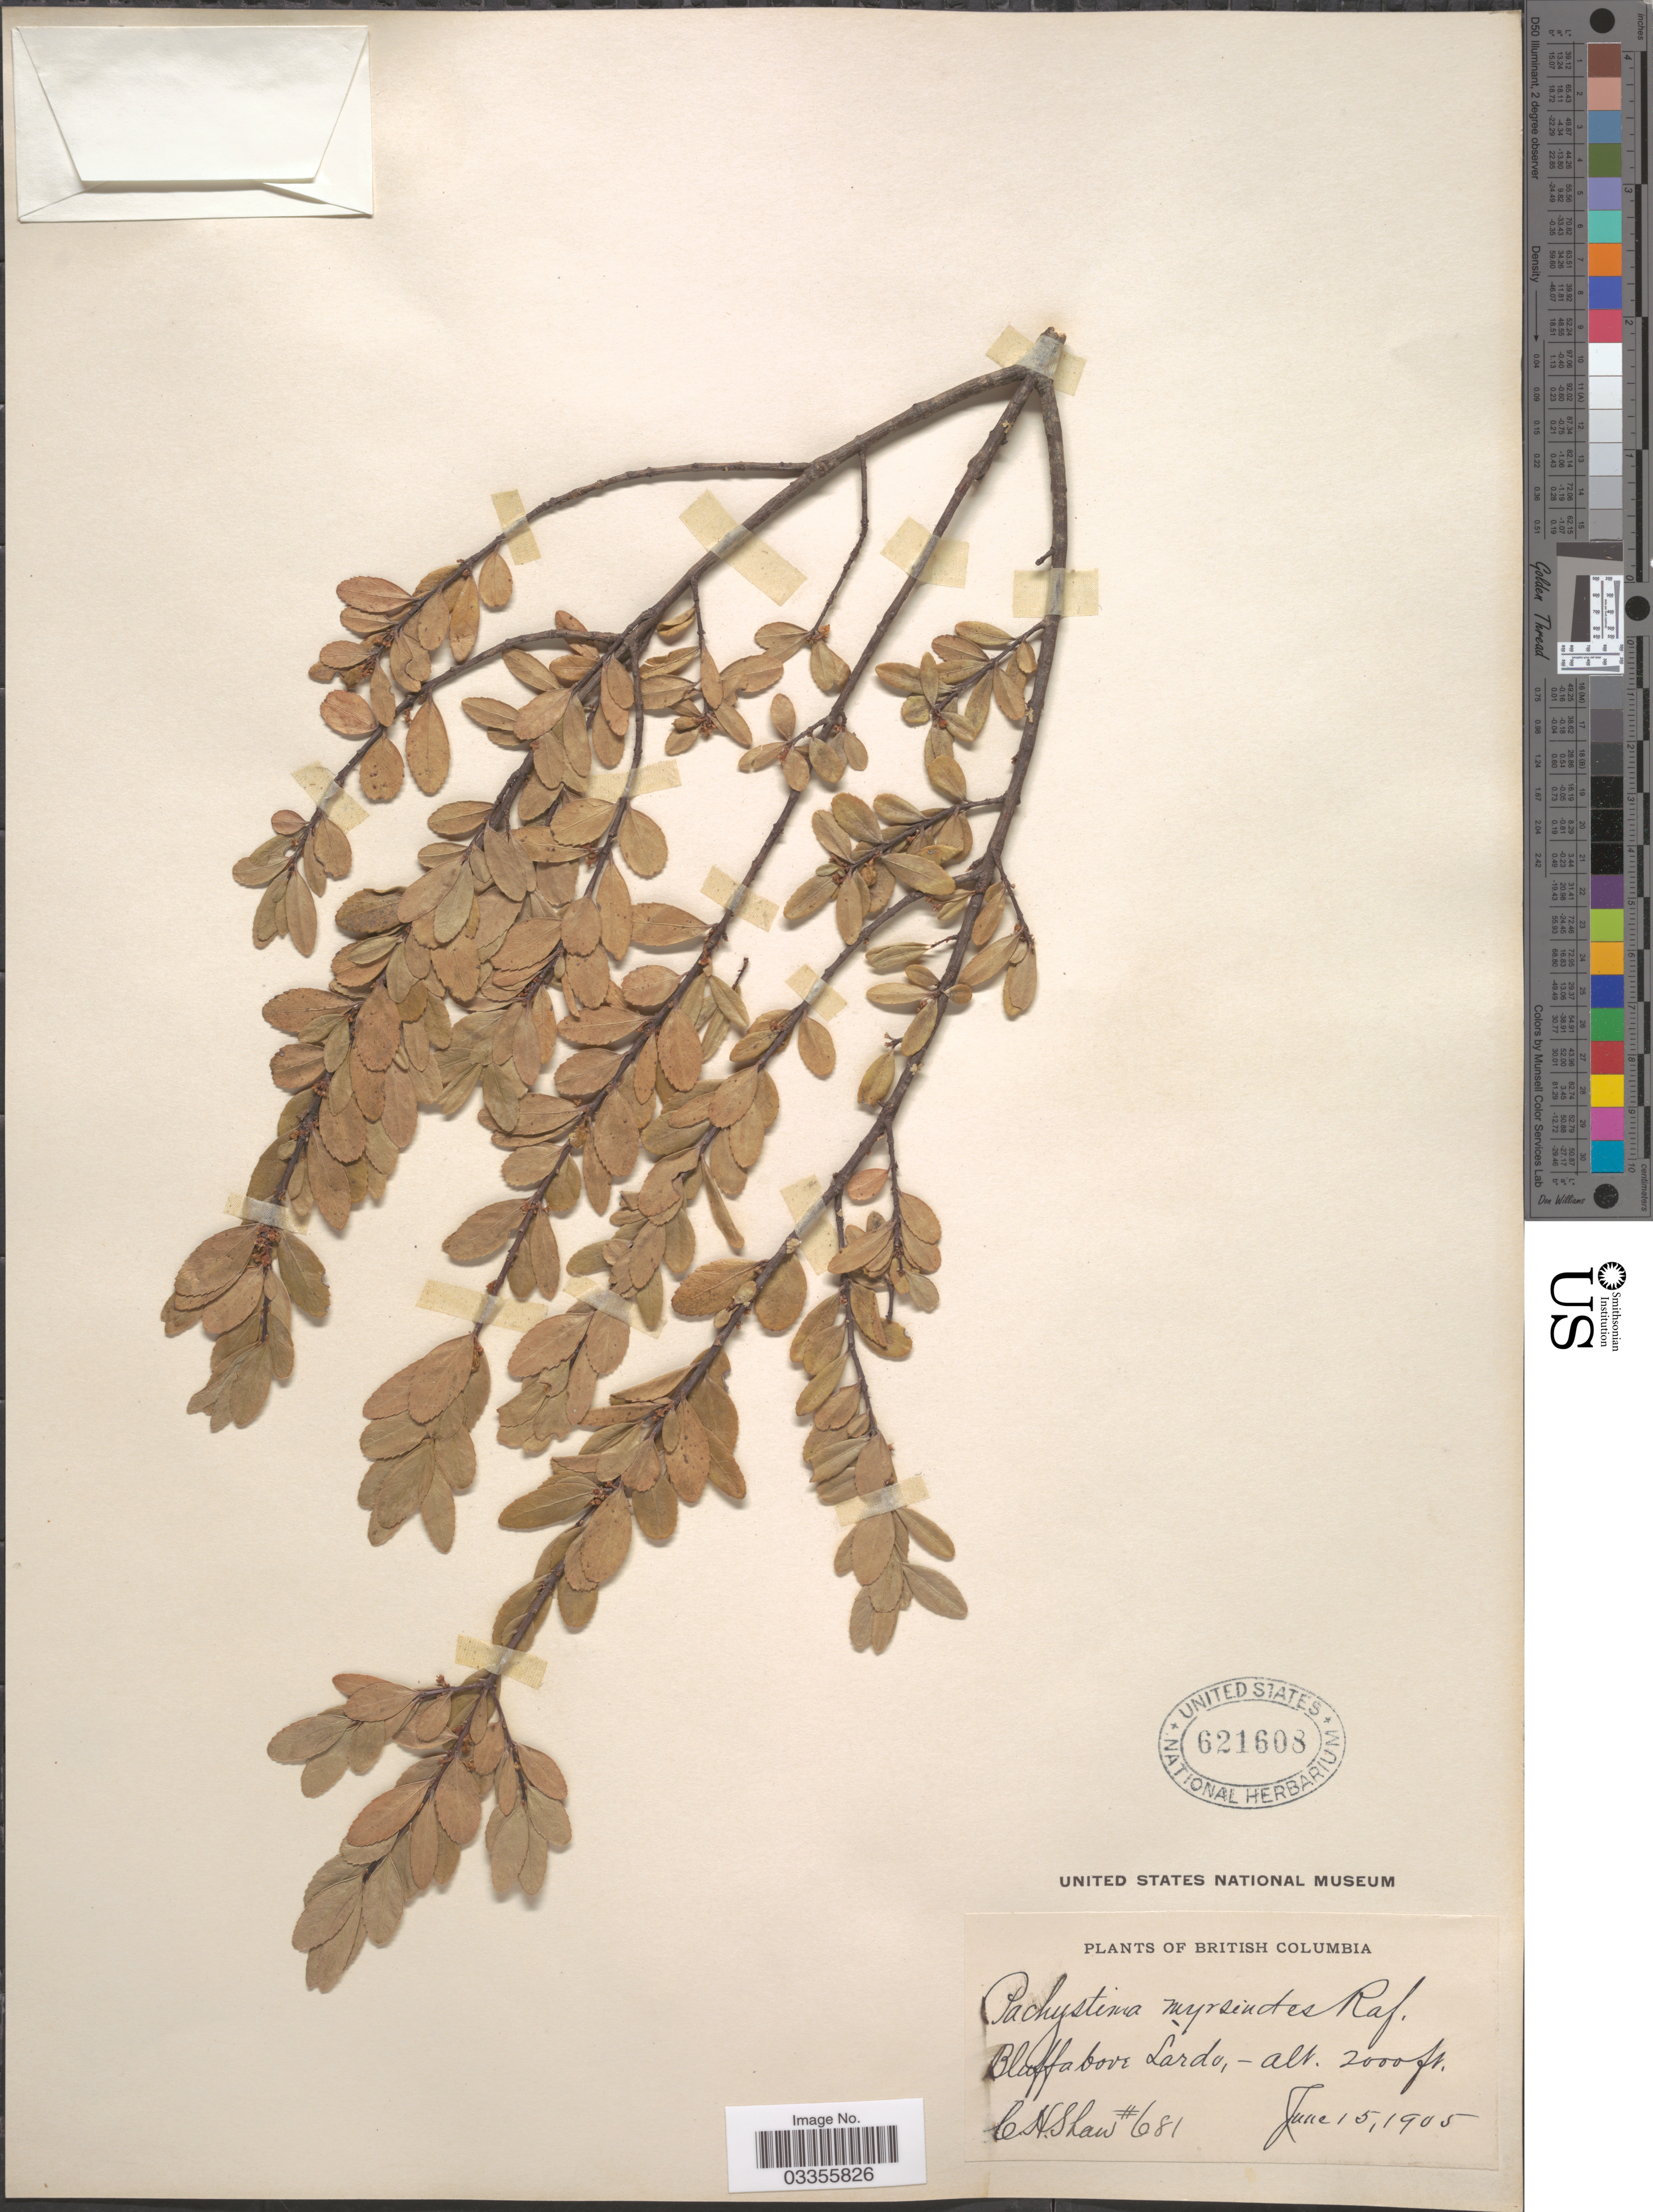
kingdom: Plantae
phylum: Tracheophyta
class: Magnoliopsida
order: Celastrales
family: Celastraceae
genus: Paxistima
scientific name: Paxistima myrsinites subsp. myrsinites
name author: (Pursh) Raf.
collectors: C. H. Shaw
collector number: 681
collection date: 1905-06-15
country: Canada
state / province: British Columbia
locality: Bluff above Lardo.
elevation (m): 610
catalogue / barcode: US 621608